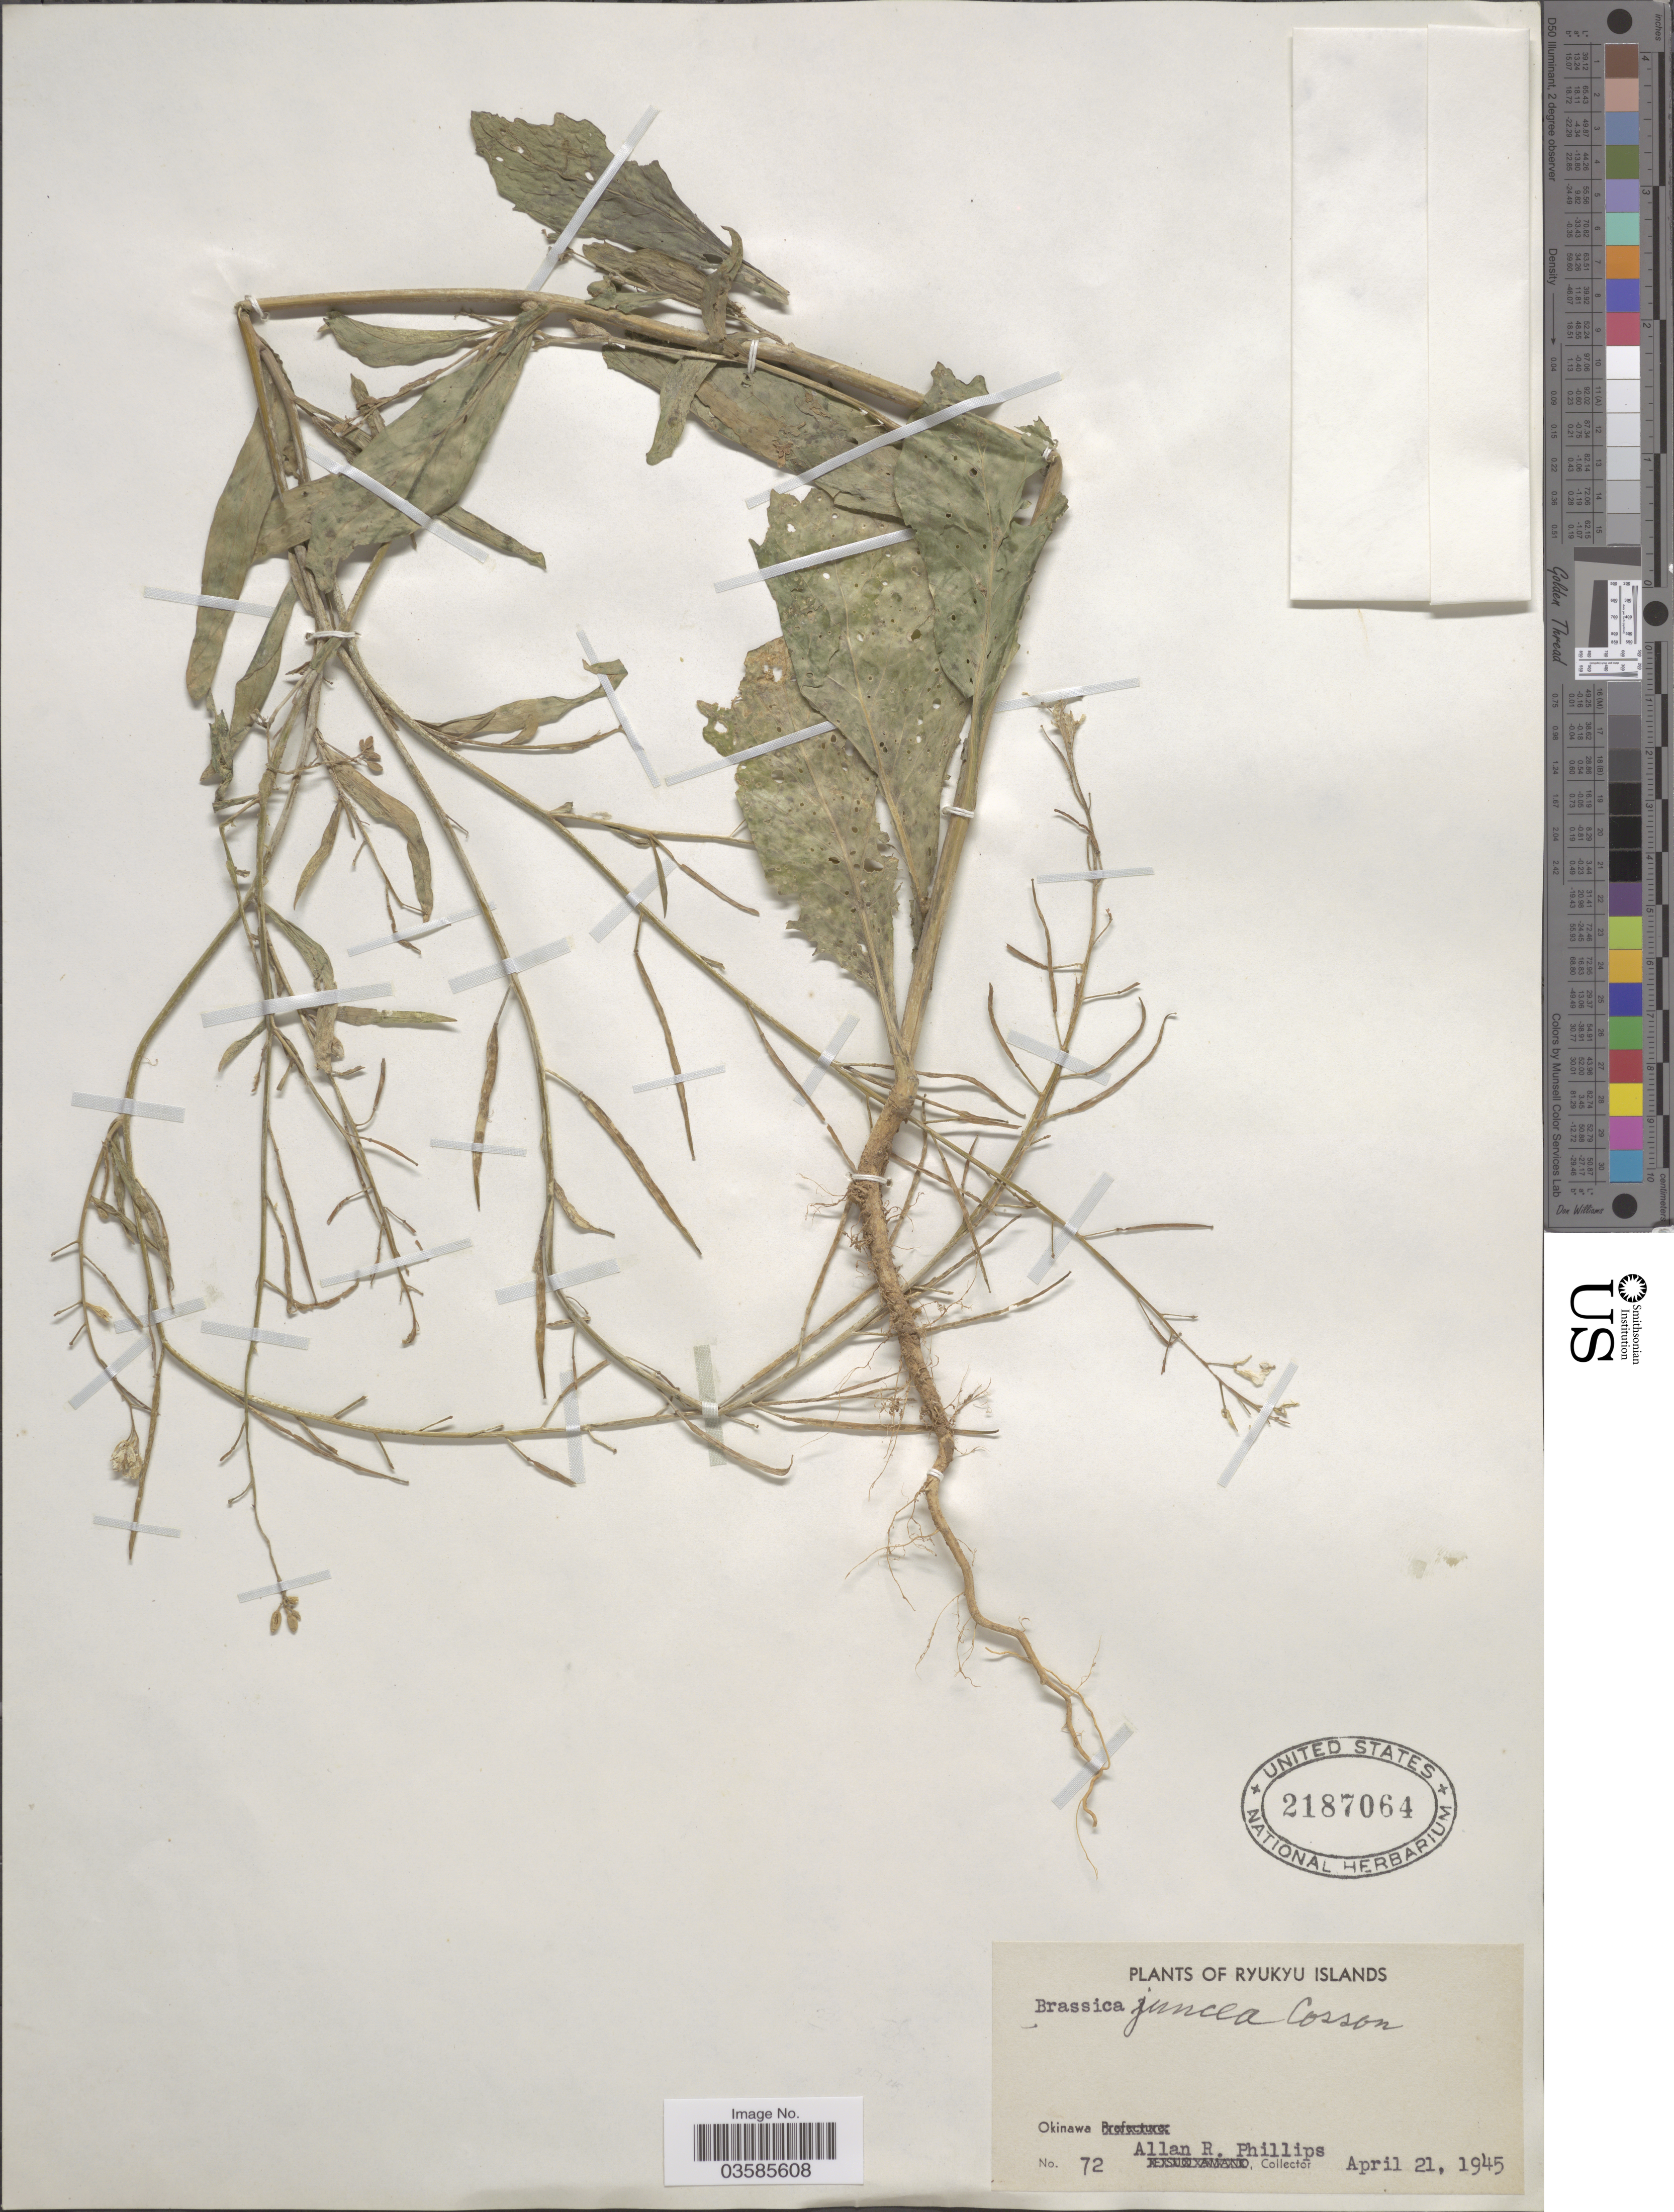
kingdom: Plantae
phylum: Tracheophyta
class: Magnoliopsida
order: Brassicales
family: Brassicaceae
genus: Brassica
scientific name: Brassica juncea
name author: (L.) Czern.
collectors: A. R. Phillips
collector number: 72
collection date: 1945-04-21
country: Japan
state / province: Okinawa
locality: Okinawa. Ryukyu Islands.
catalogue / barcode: US 2187064